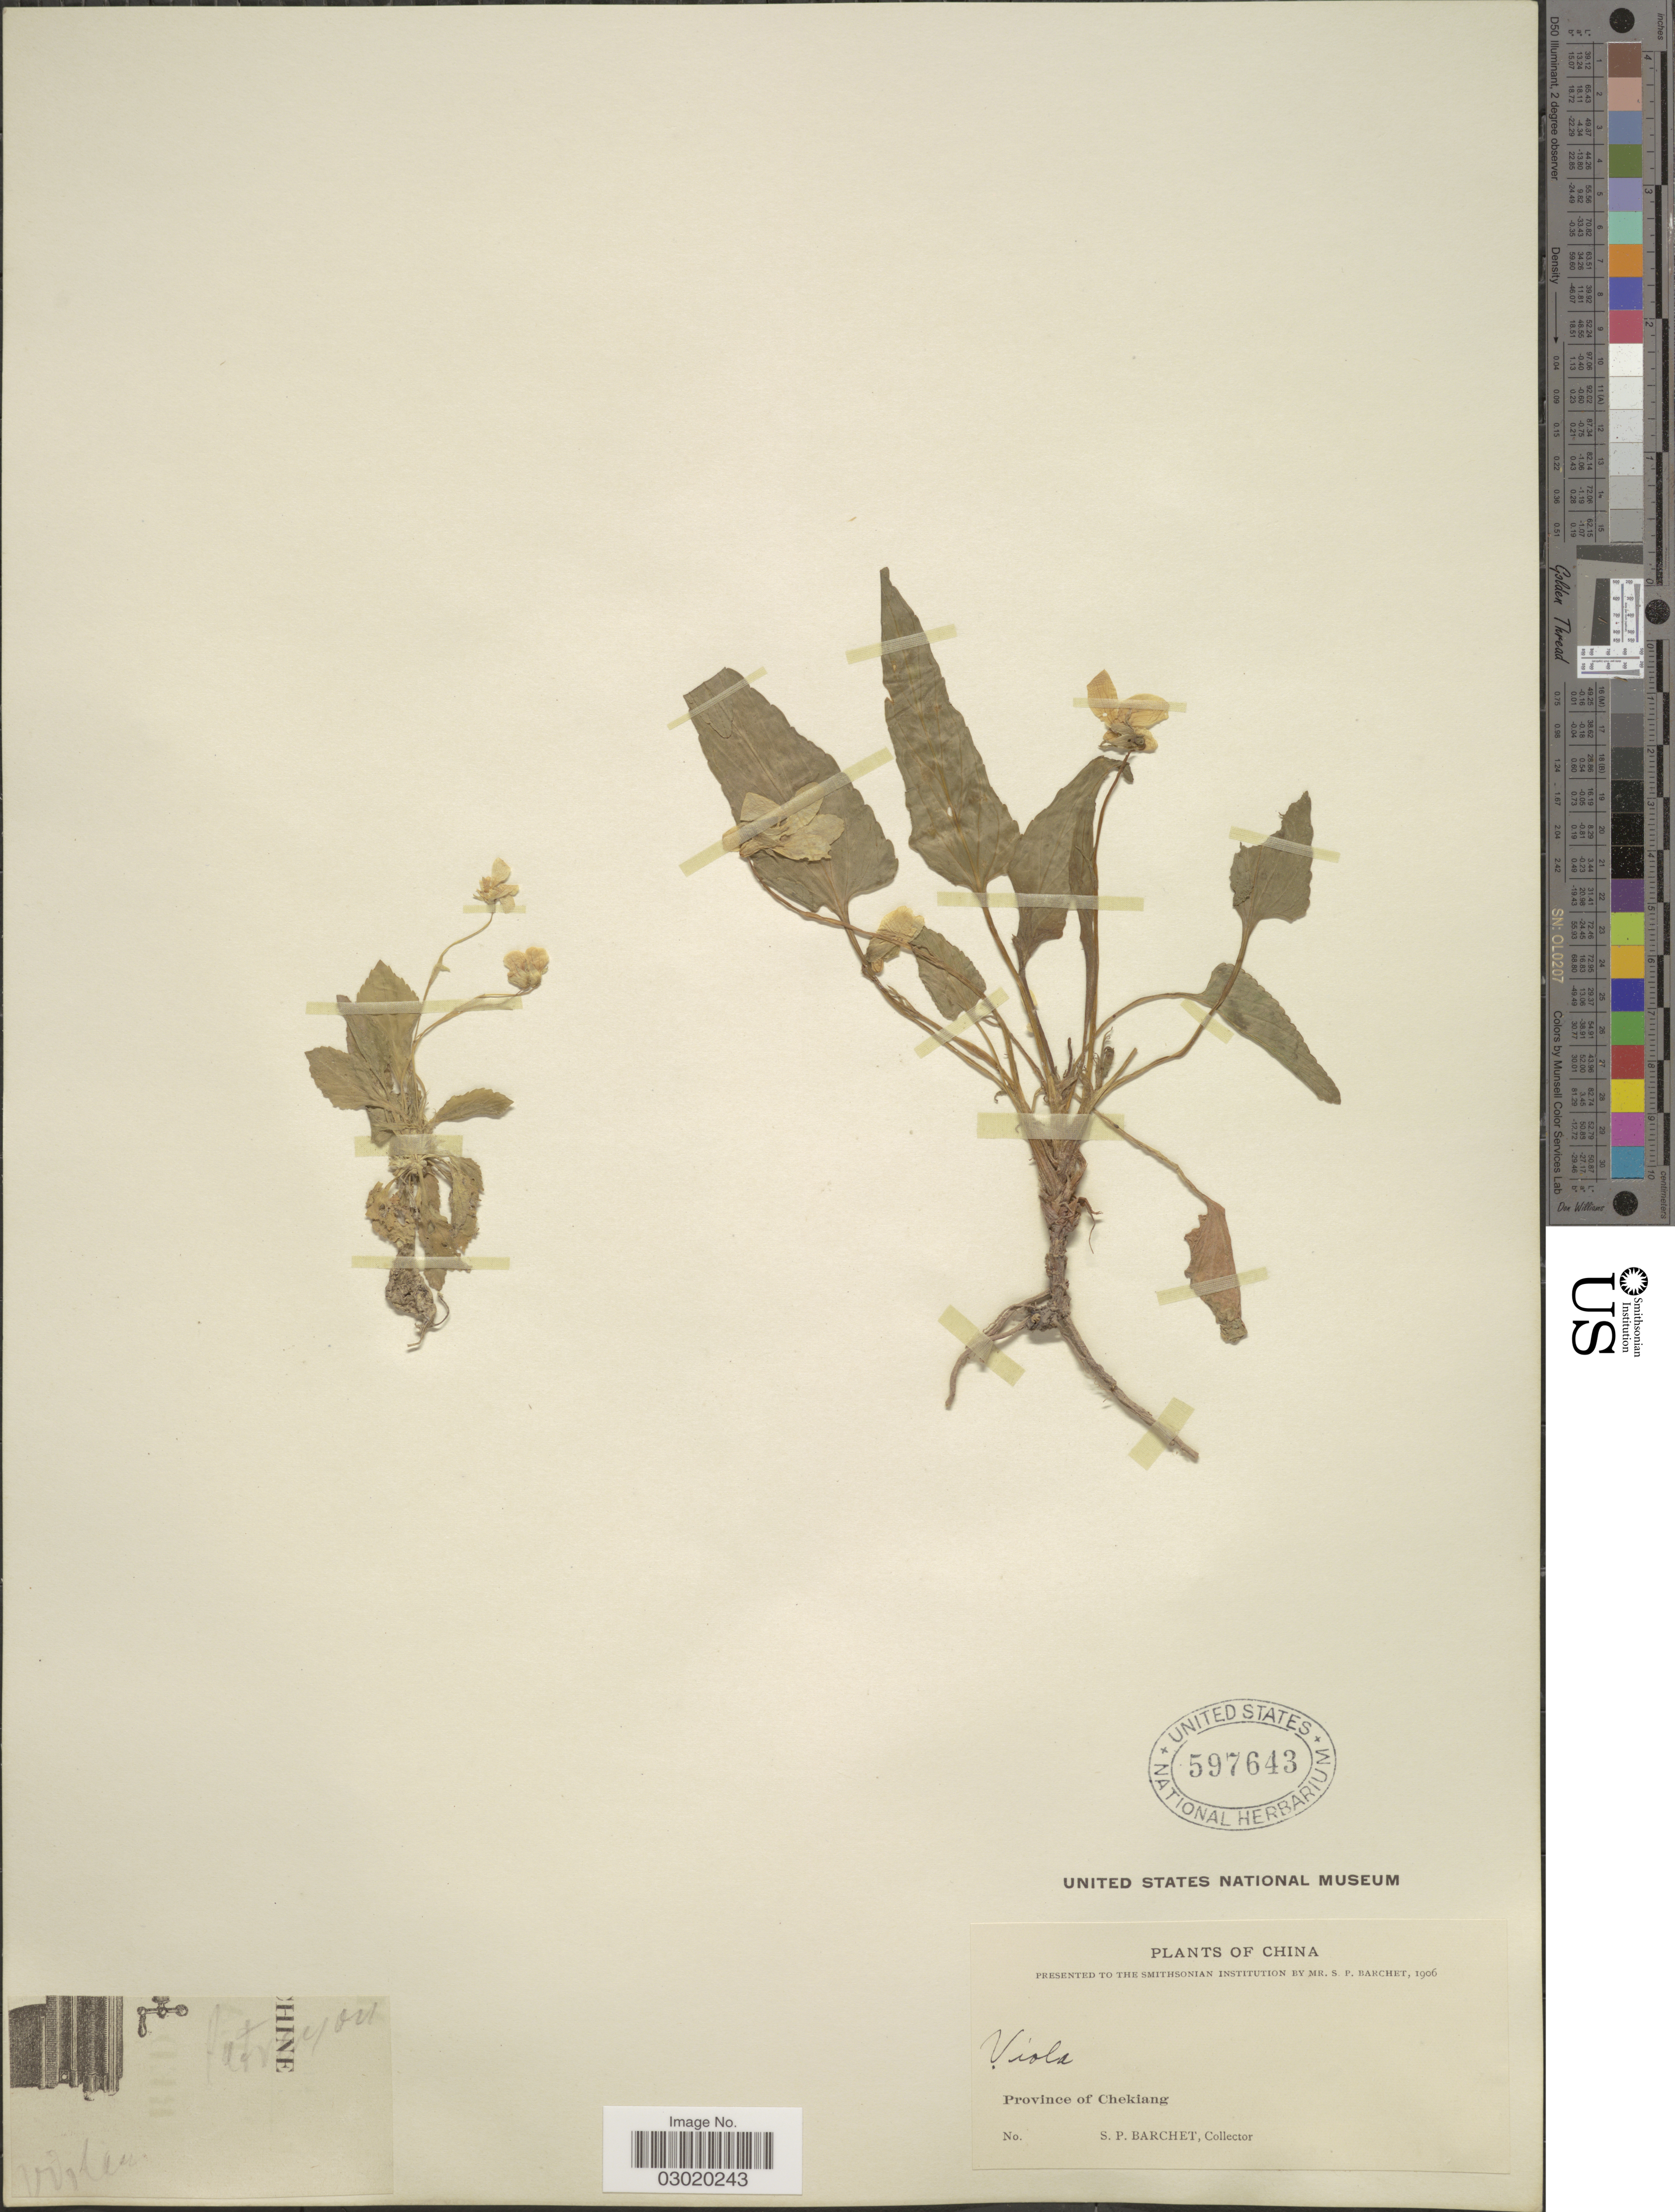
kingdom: Plantae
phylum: Tracheophyta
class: Magnoliopsida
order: Malpighiales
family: Violaceae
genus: Viola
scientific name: Viola sp.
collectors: S. P. Barchet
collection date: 1906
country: China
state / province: Zhejiang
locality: Province of Chekiang.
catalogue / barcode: US 597643